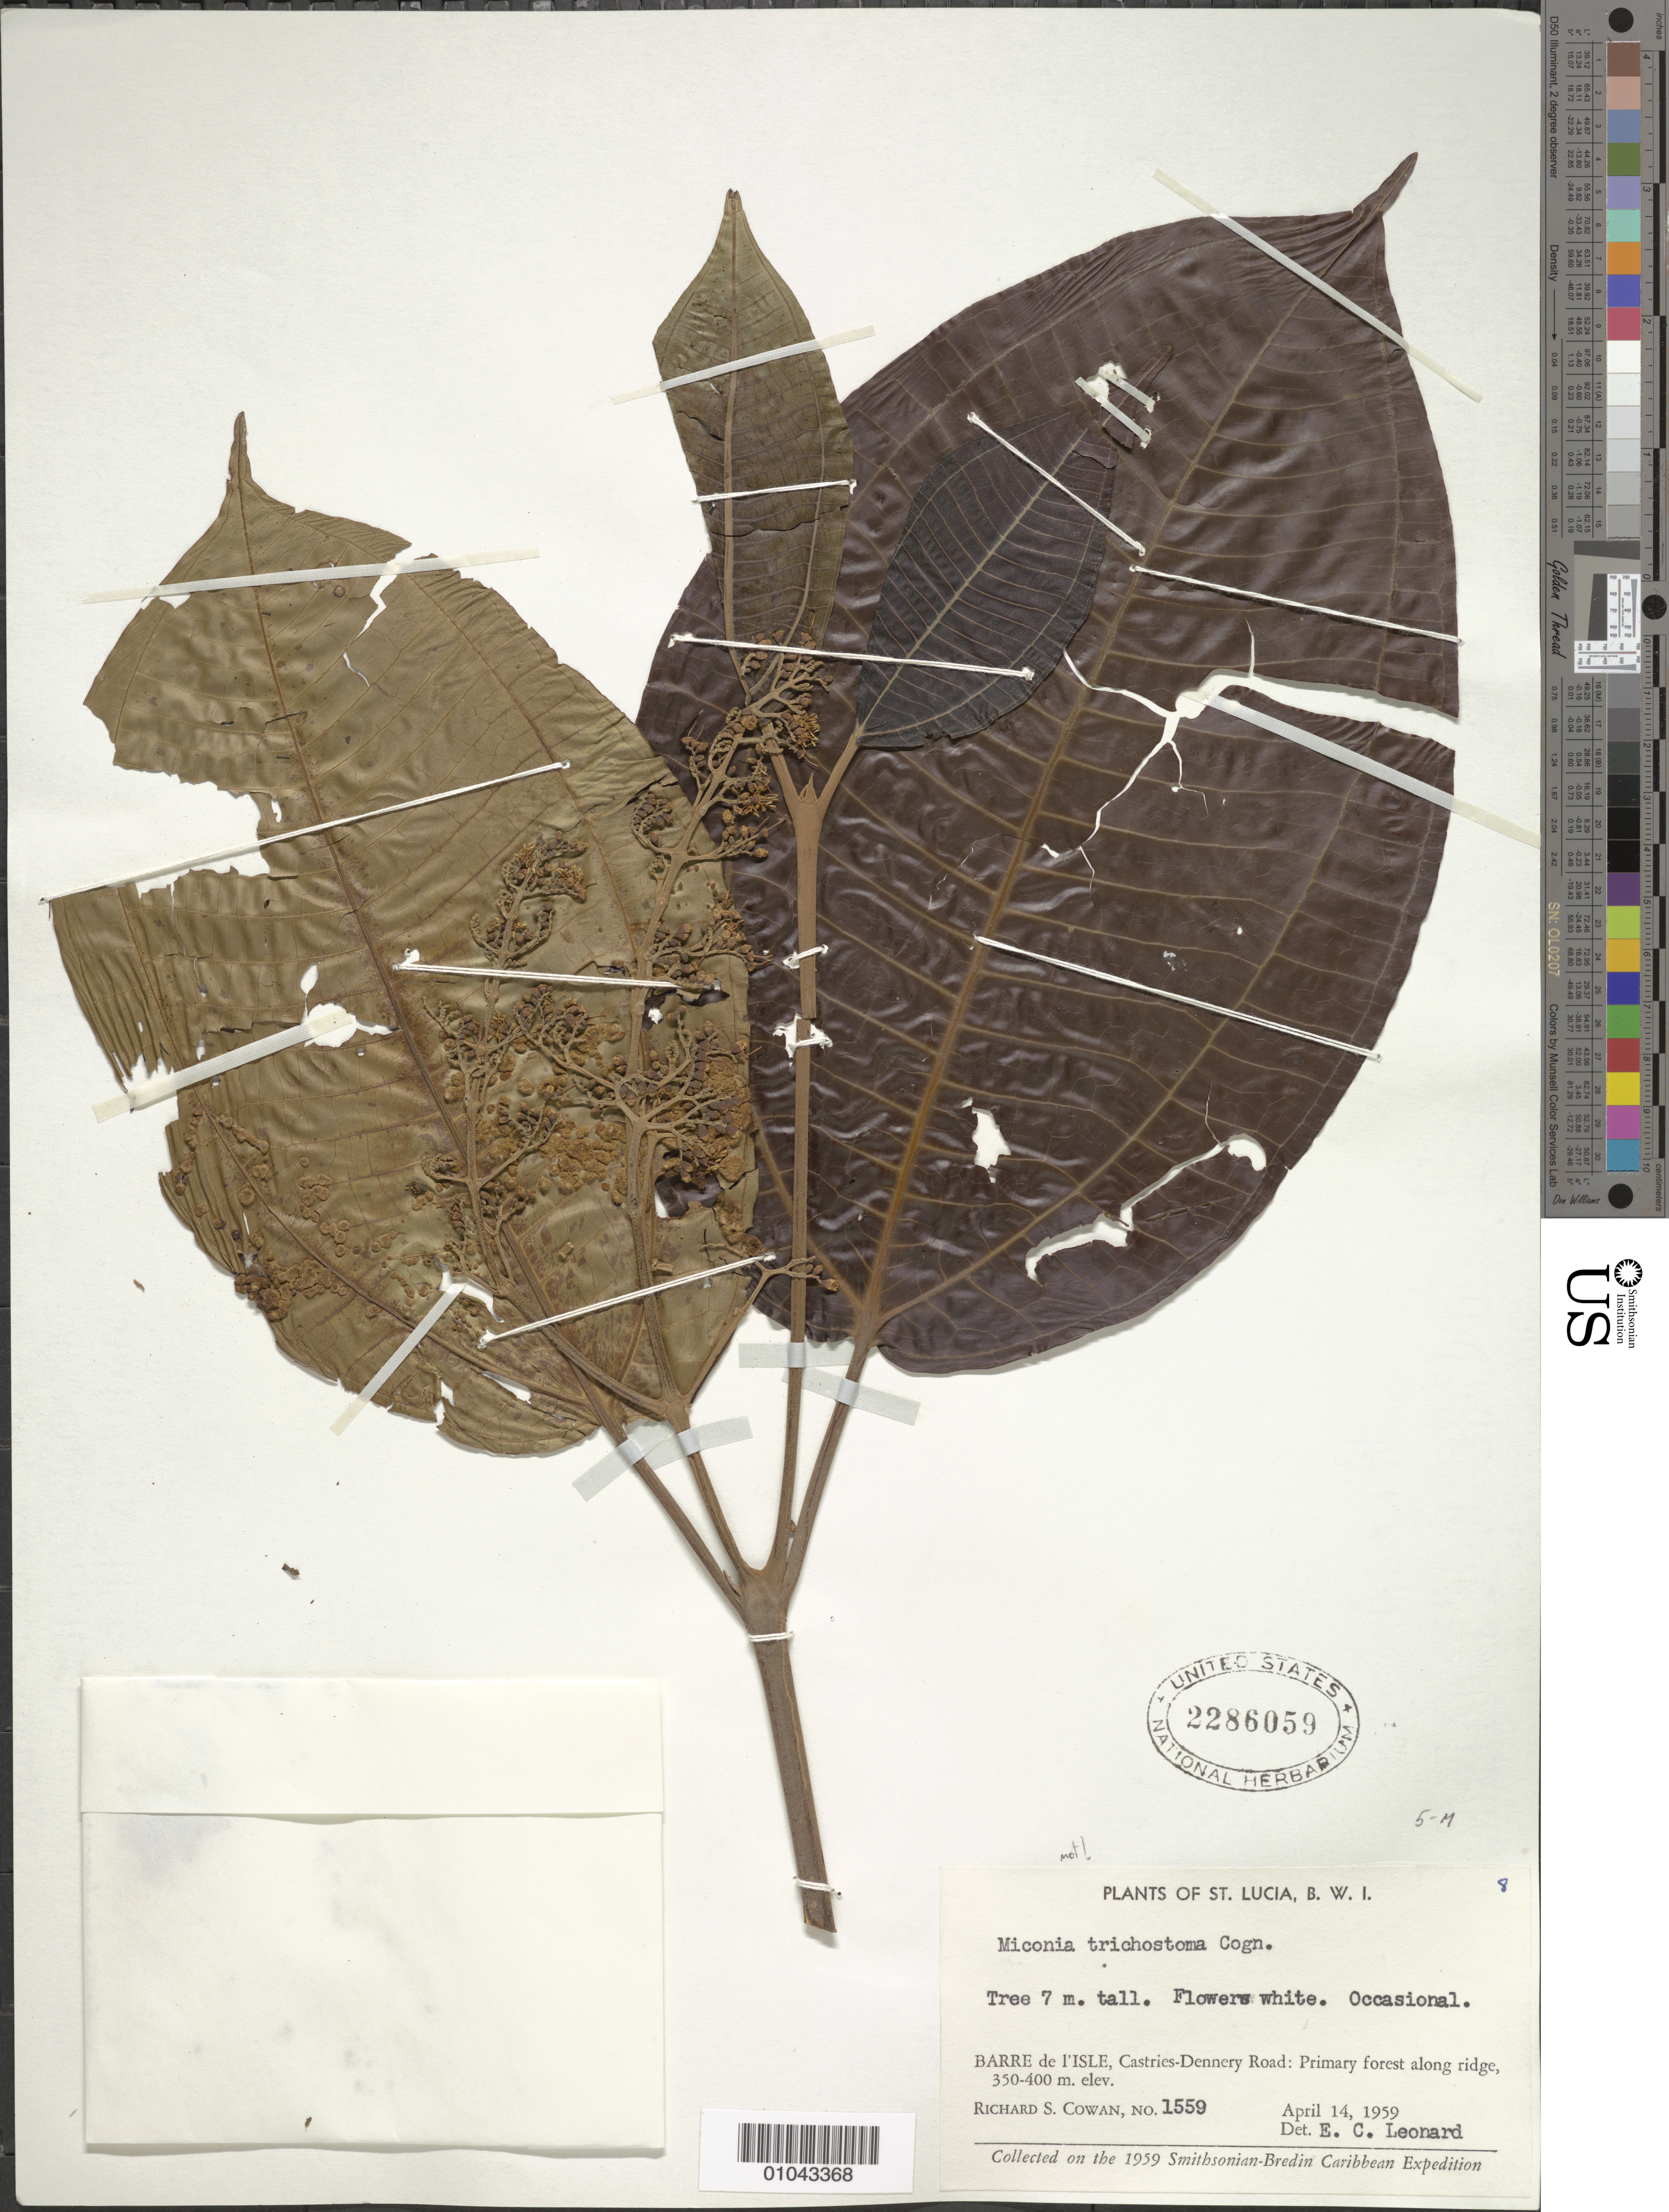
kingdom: Plantae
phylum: Tracheophyta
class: Magnoliopsida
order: Myrtales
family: Melastomataceae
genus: Miconia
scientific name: Miconia trichotoma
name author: (Desr.) DC.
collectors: R. S. Cowan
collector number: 1559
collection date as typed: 14 Apr 1959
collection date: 1959-04-14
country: St. Lucia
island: St. Lucia I.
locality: Barre de L'Isle Ridge, Castries-Dennery Road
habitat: Primary forest along ridge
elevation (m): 350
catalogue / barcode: US 2286059